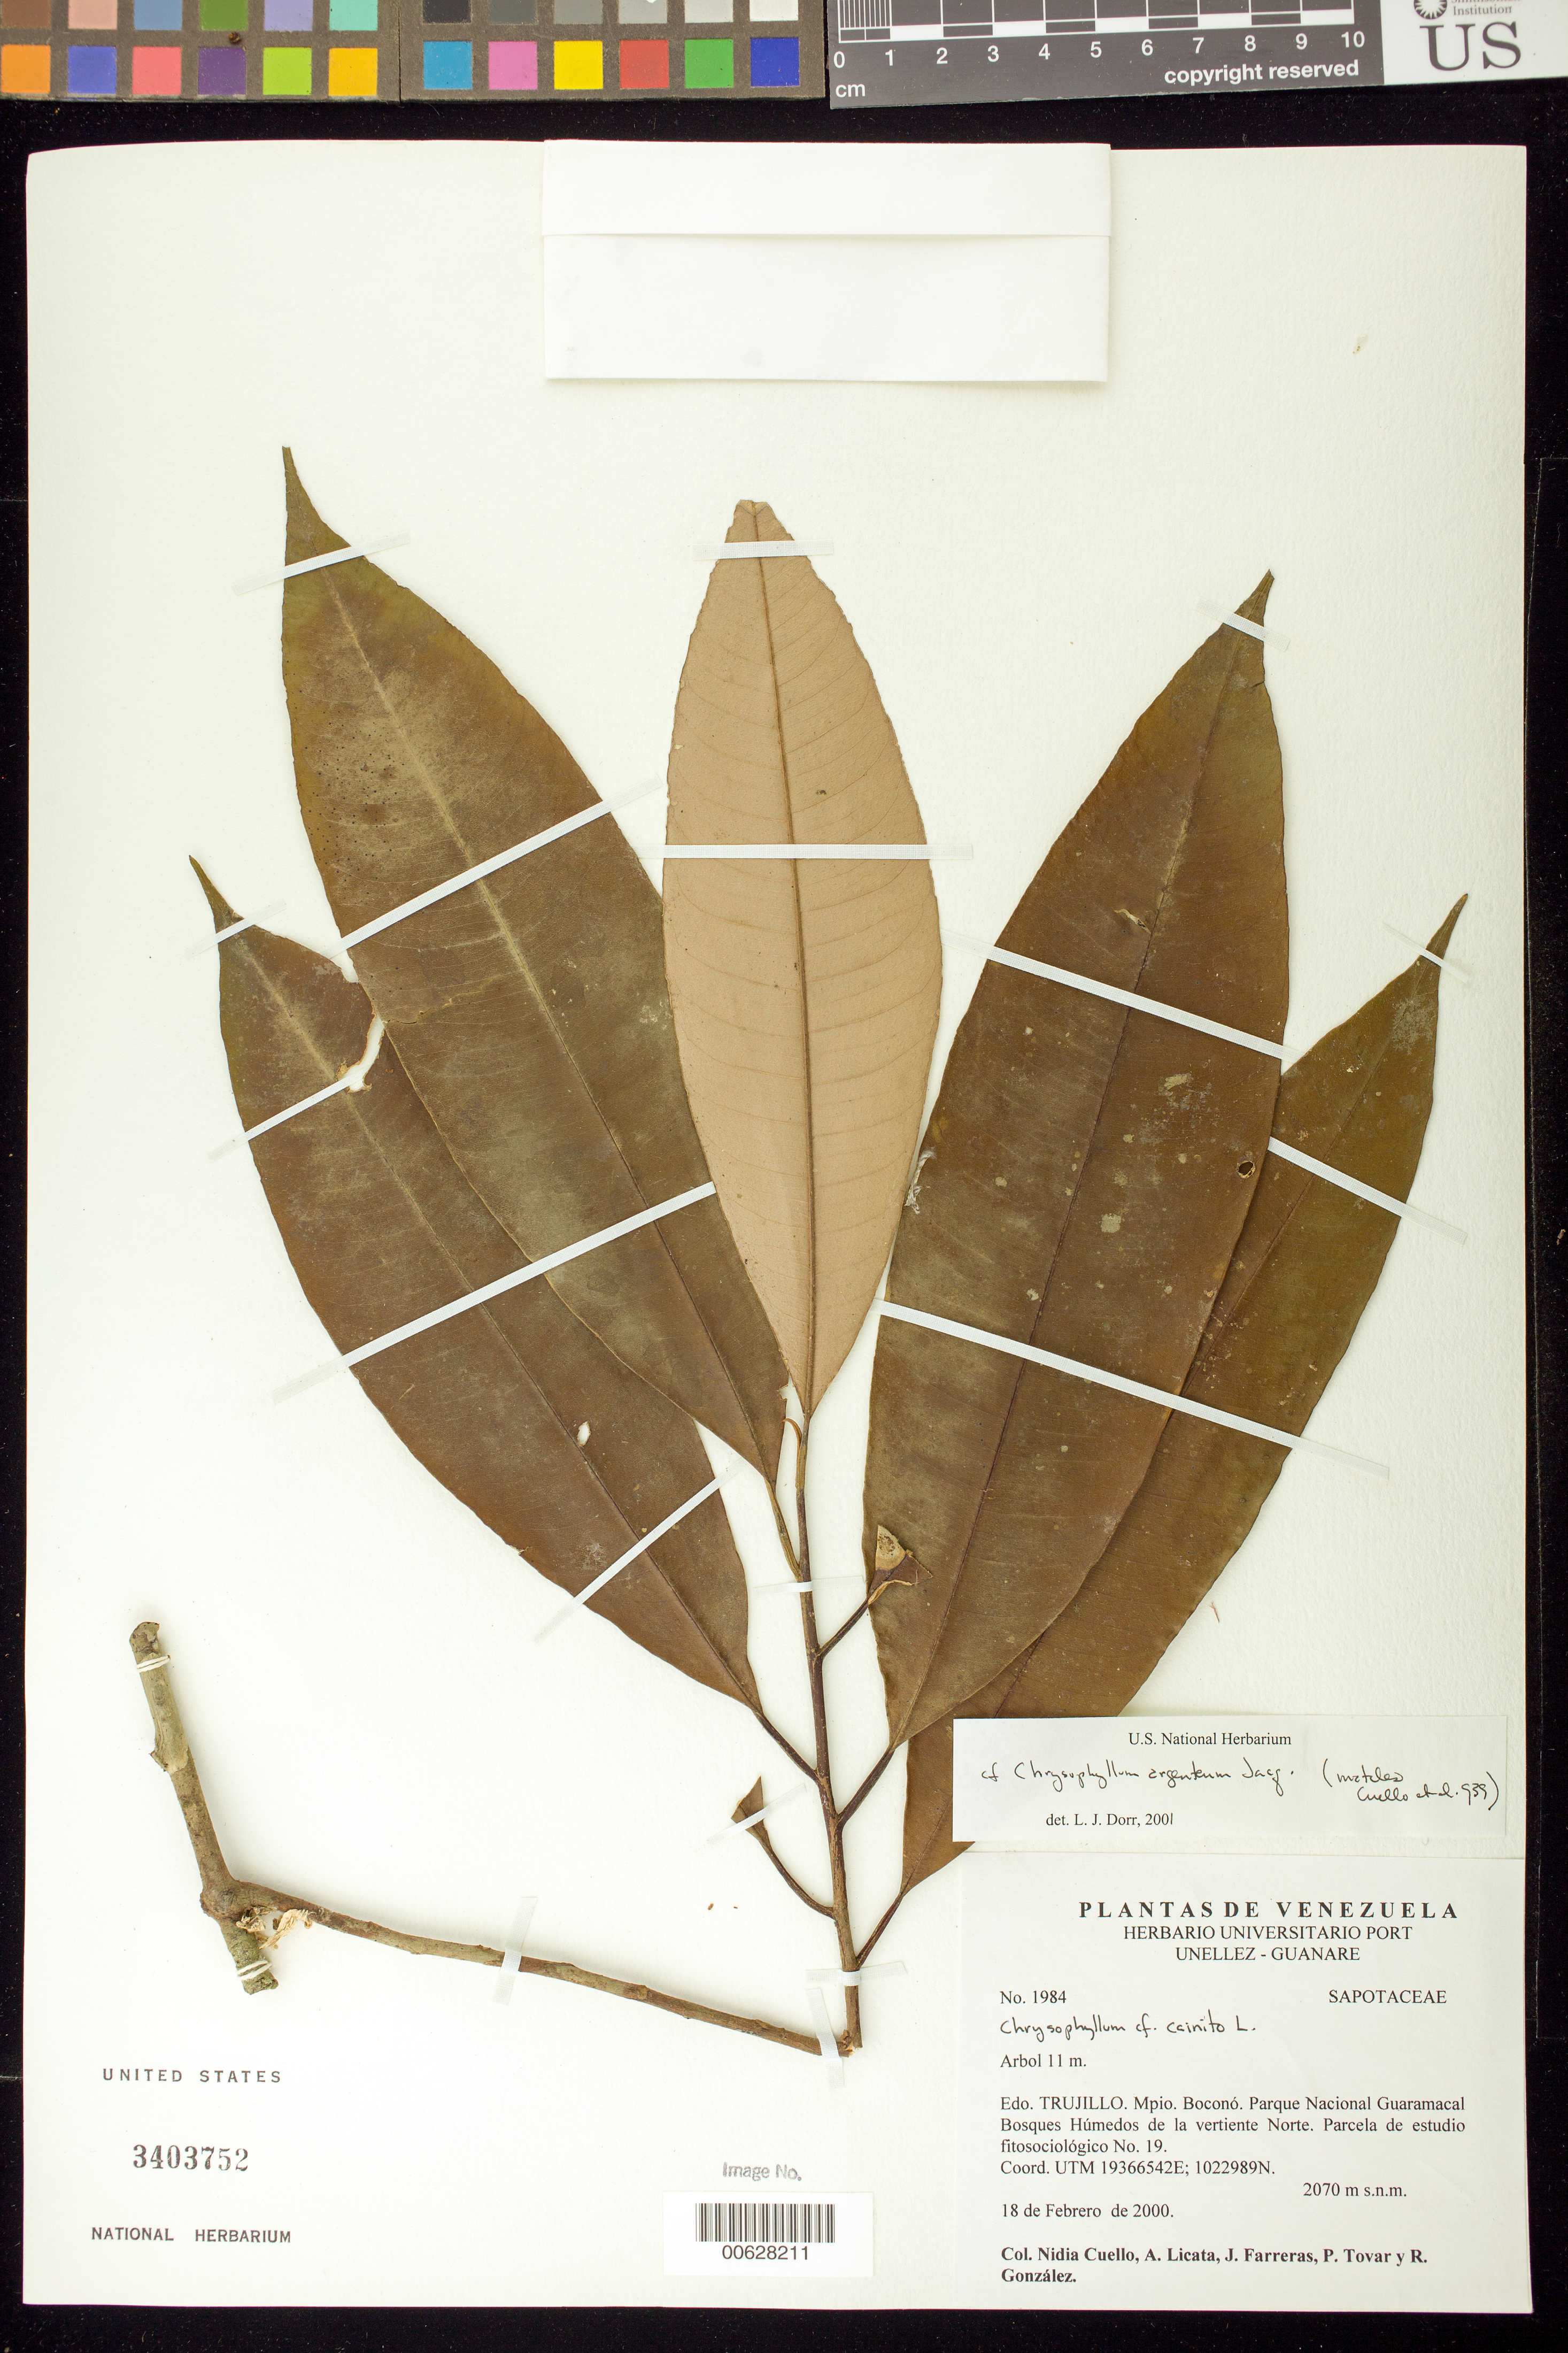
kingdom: Plantae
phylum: Tracheophyta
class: Magnoliopsida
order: Ericales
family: Sapotaceae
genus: Chrysophyllum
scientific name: Chrysophyllum argenteum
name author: Jacq.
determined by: Dorr, L. J., (BOT), Smithsonian Institution - National Museum of Natural History (UNITED STATES)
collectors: N. L. Cuello, A. Licata, J. Farreras, P. Tovar & R. González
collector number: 1984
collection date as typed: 18 Feb 2000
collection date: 2000-02-18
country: Venezuela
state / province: Trujillo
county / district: Boconó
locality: Parque Nacional Guaramacal, vertiente N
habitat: Bosques húmedos.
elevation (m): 2070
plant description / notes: MO, PORT, US, VEN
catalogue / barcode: US 3403752